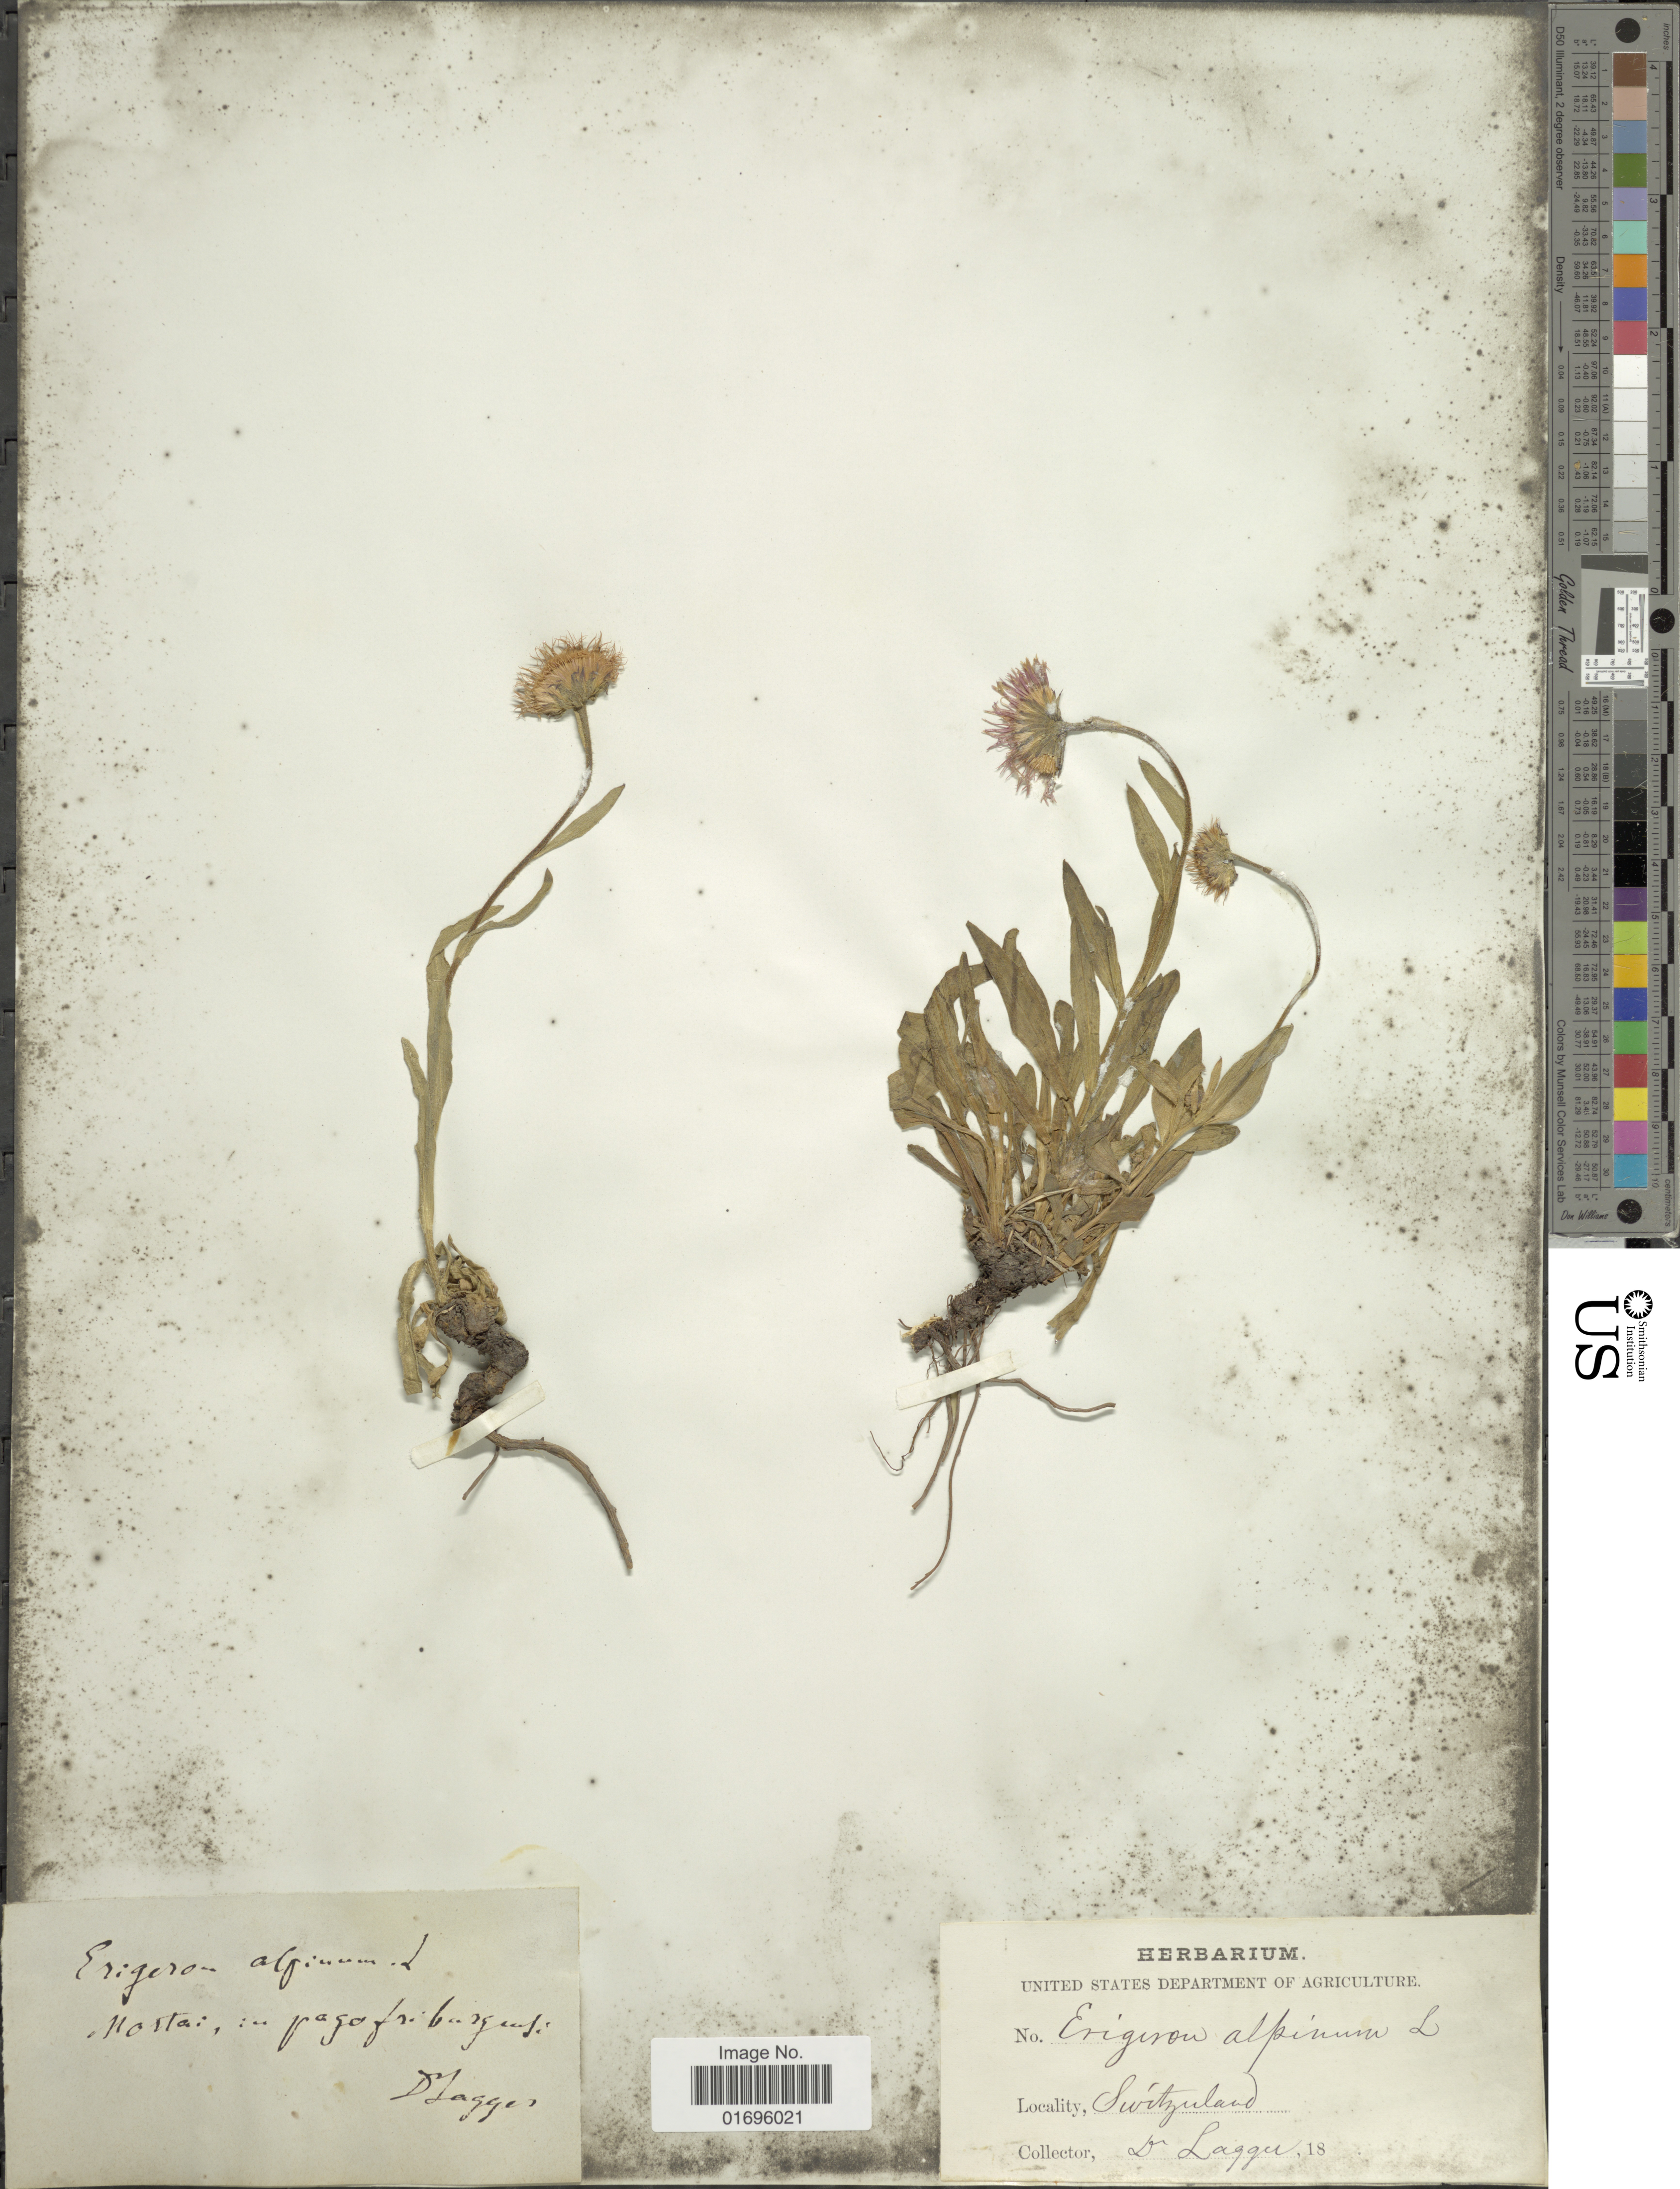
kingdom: Plantae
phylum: Tracheophyta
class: Magnoliopsida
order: Asterales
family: Asteraceae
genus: Aster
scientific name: Aster alpinus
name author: L.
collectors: D. Lagger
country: Switzerland